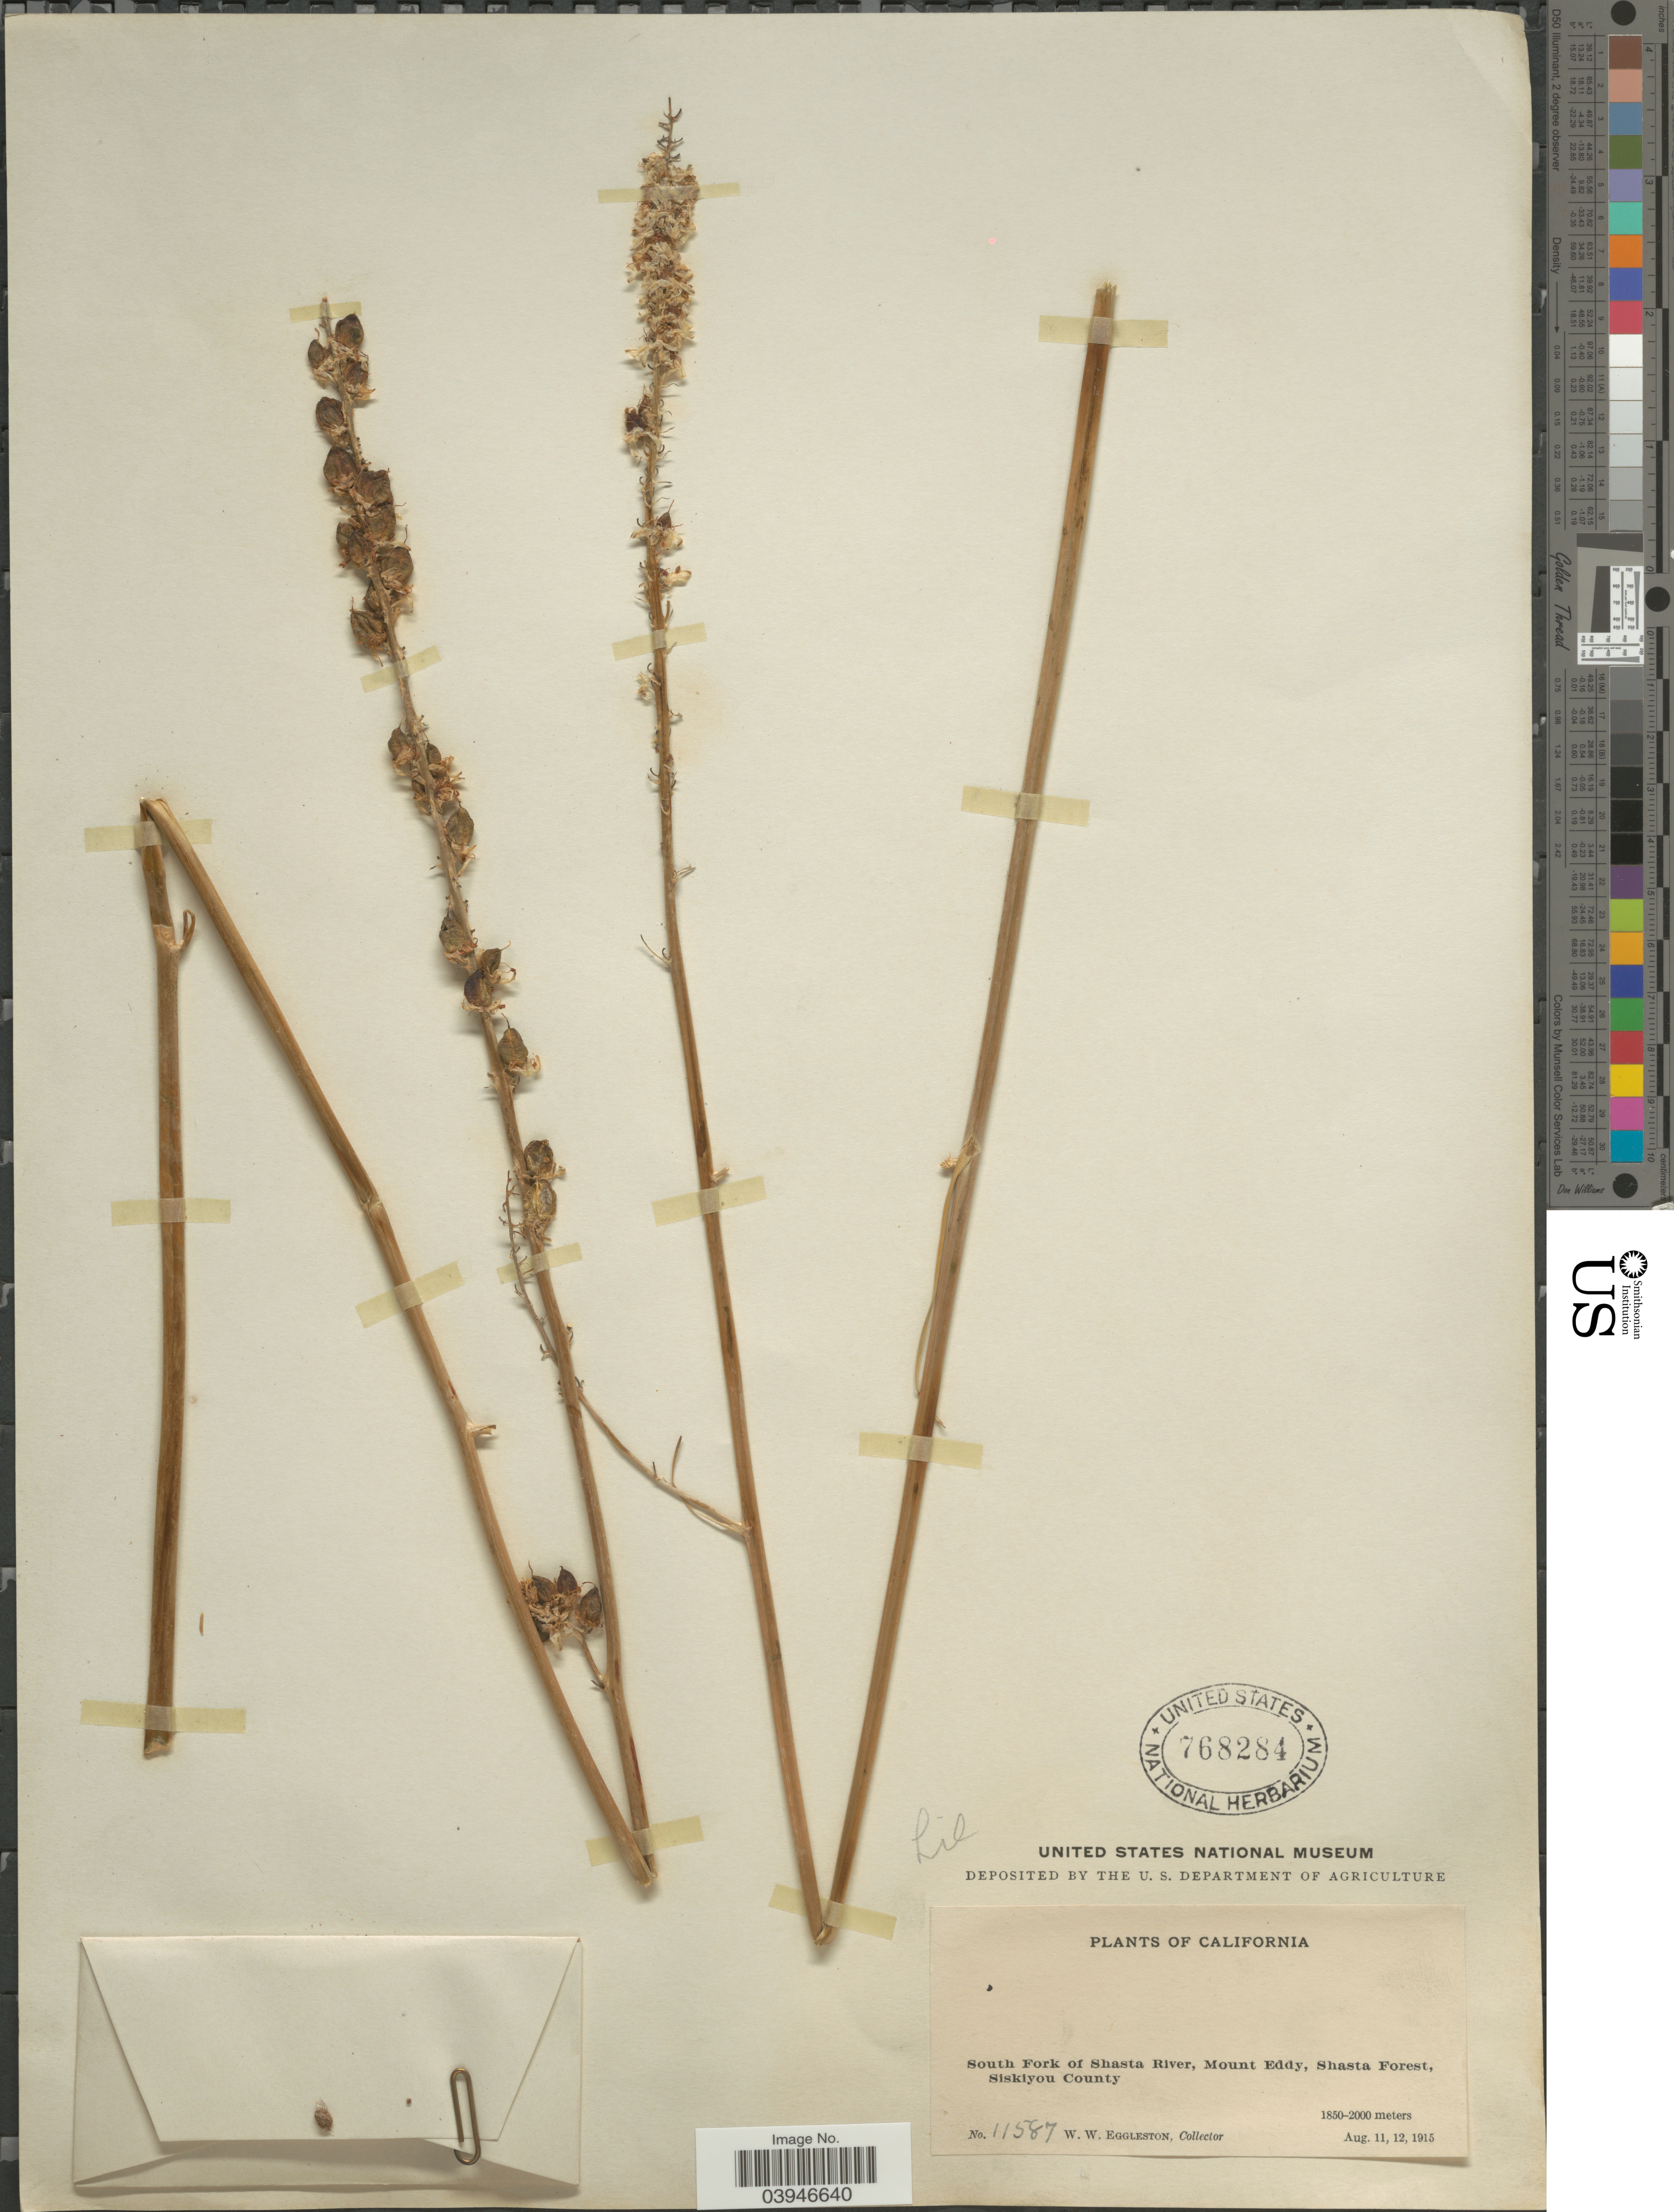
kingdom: Plantae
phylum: Tracheophyta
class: Liliopsida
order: Liliales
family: Liliaceae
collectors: W. W. Eggleston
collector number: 11587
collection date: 1915-08-11/1915-08-12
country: United States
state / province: California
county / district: Siskiyou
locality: South Fork of Shasta River, Mount Eddy, Shasta Forest, Siskiyou County.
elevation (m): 1850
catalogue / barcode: US 768284